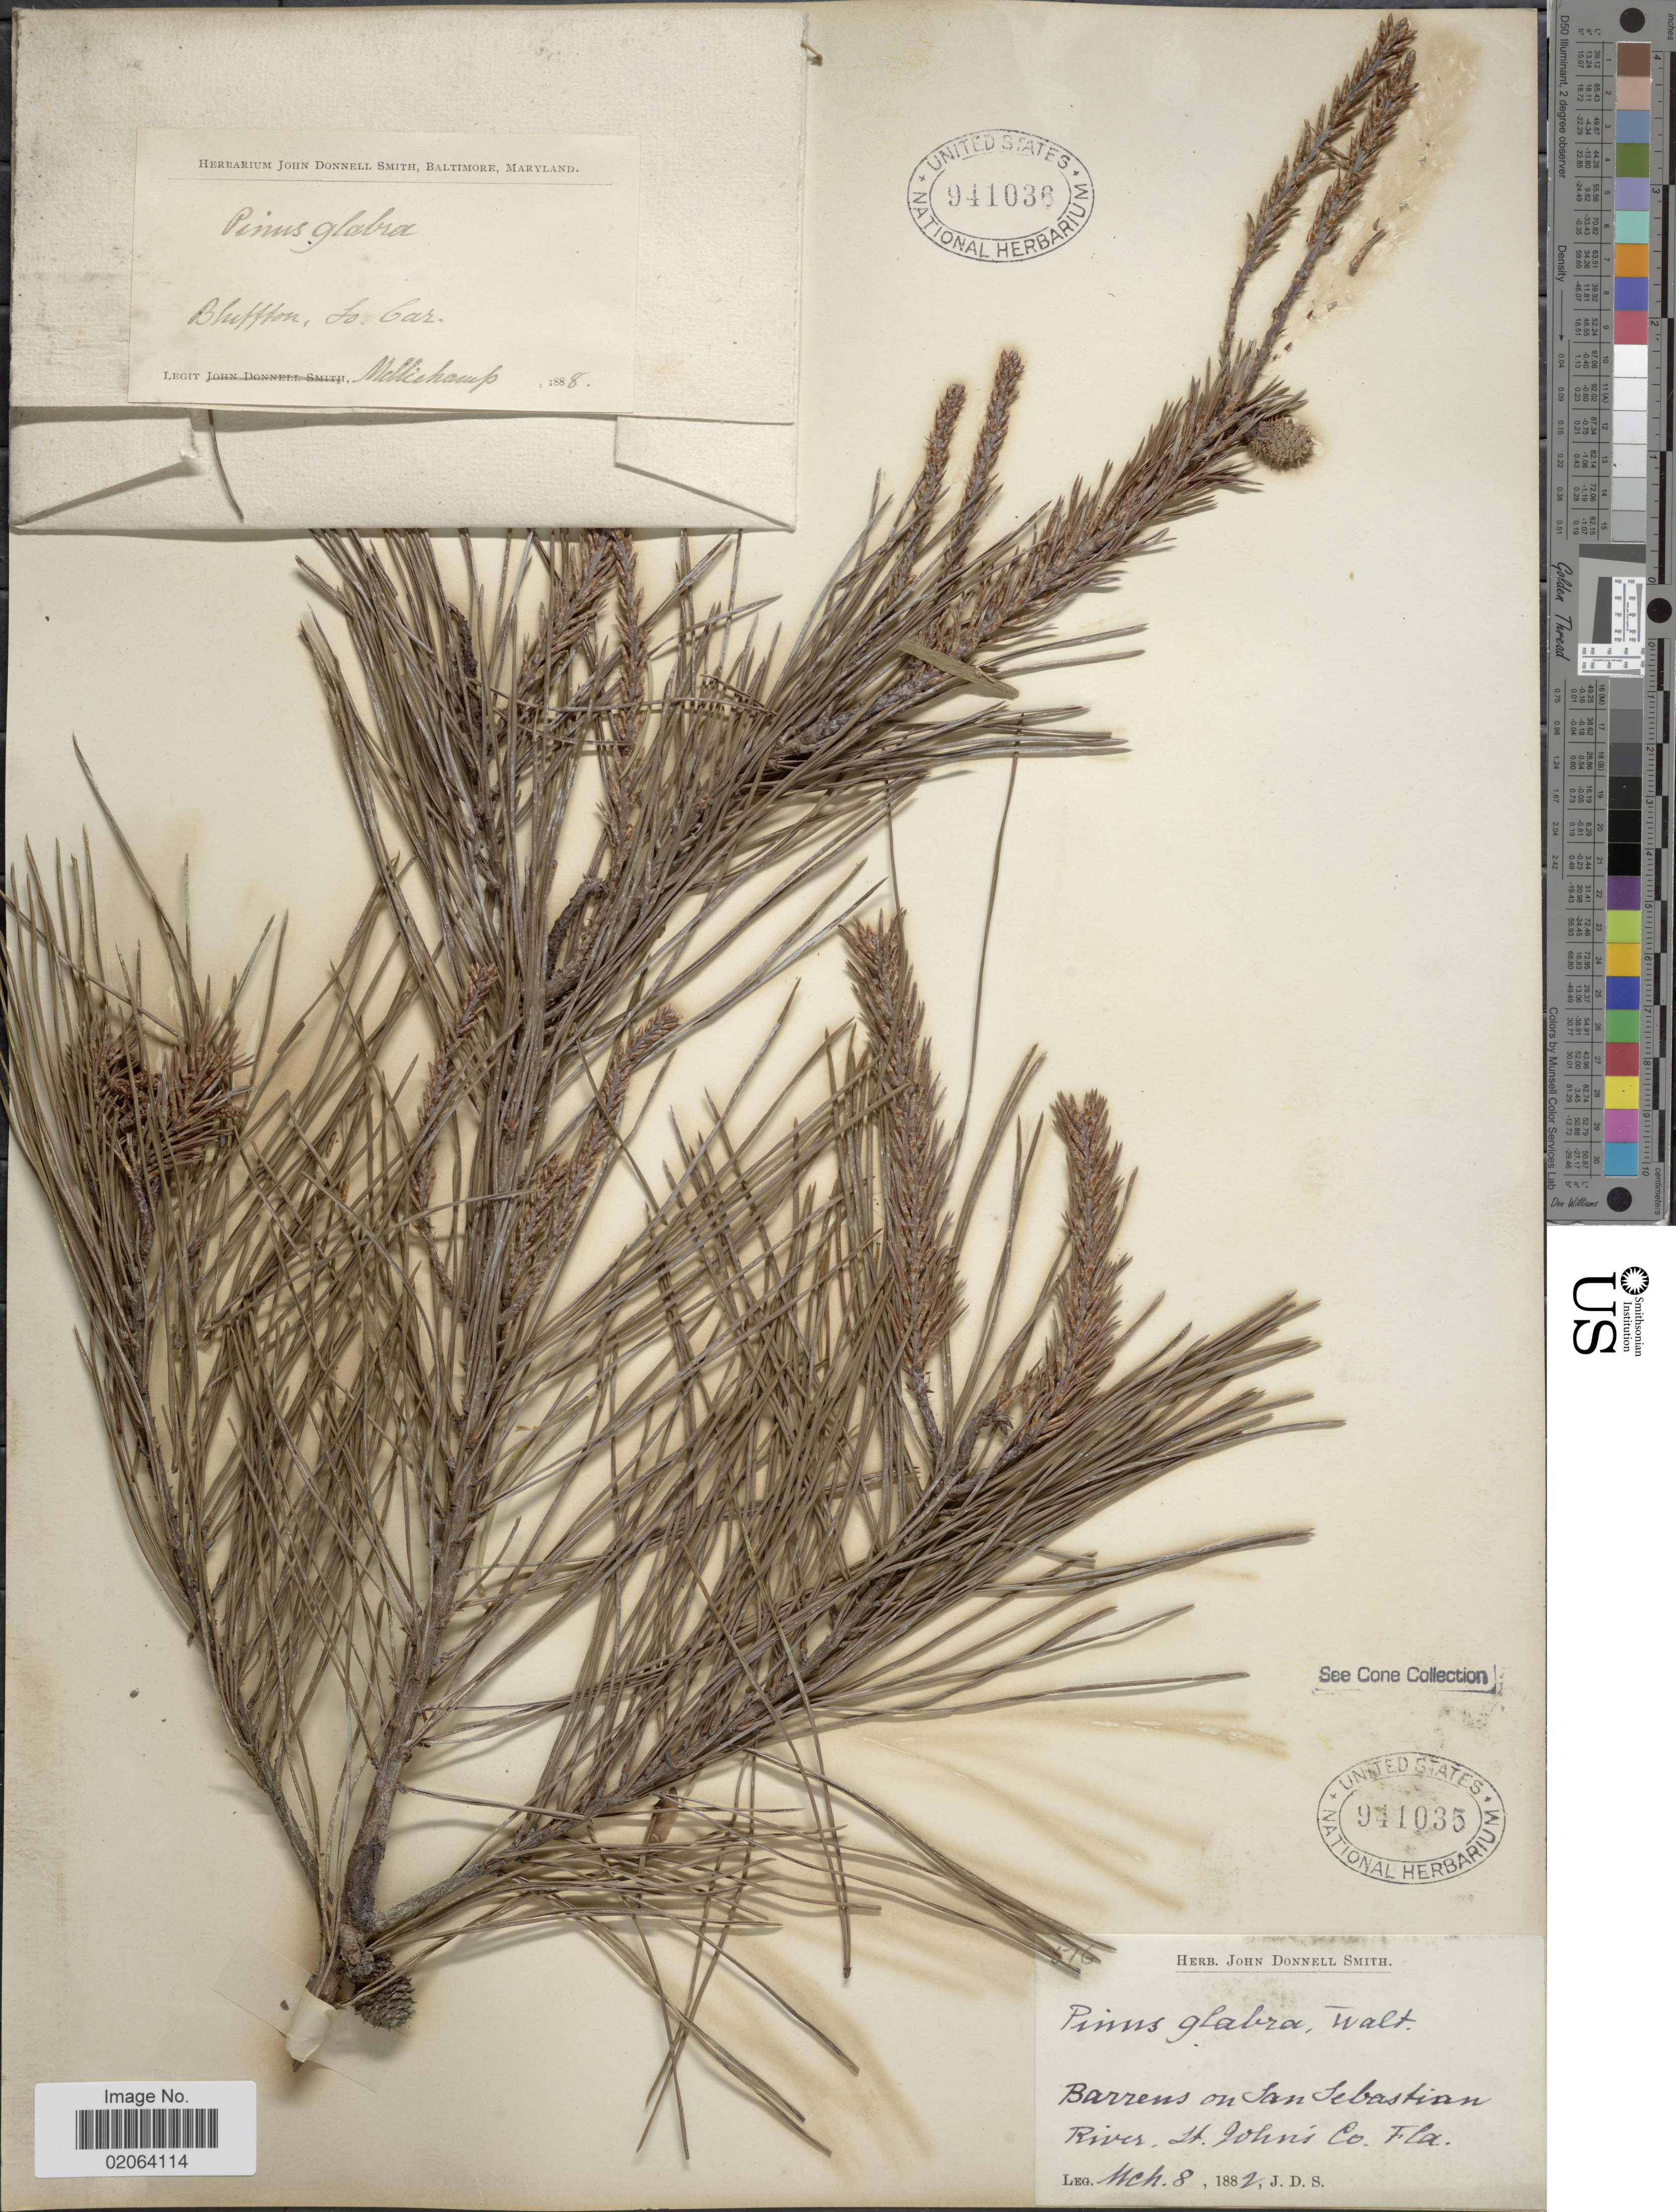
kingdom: Plantae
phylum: Tracheophyta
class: Pinopsida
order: Pinales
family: Pinaceae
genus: Pinus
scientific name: Pinus glabra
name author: Walter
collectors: J. Donnell Smith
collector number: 516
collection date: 1882-03-08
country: United States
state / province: Florida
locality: San Sebastian River, St. John's Co.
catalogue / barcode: US 941035